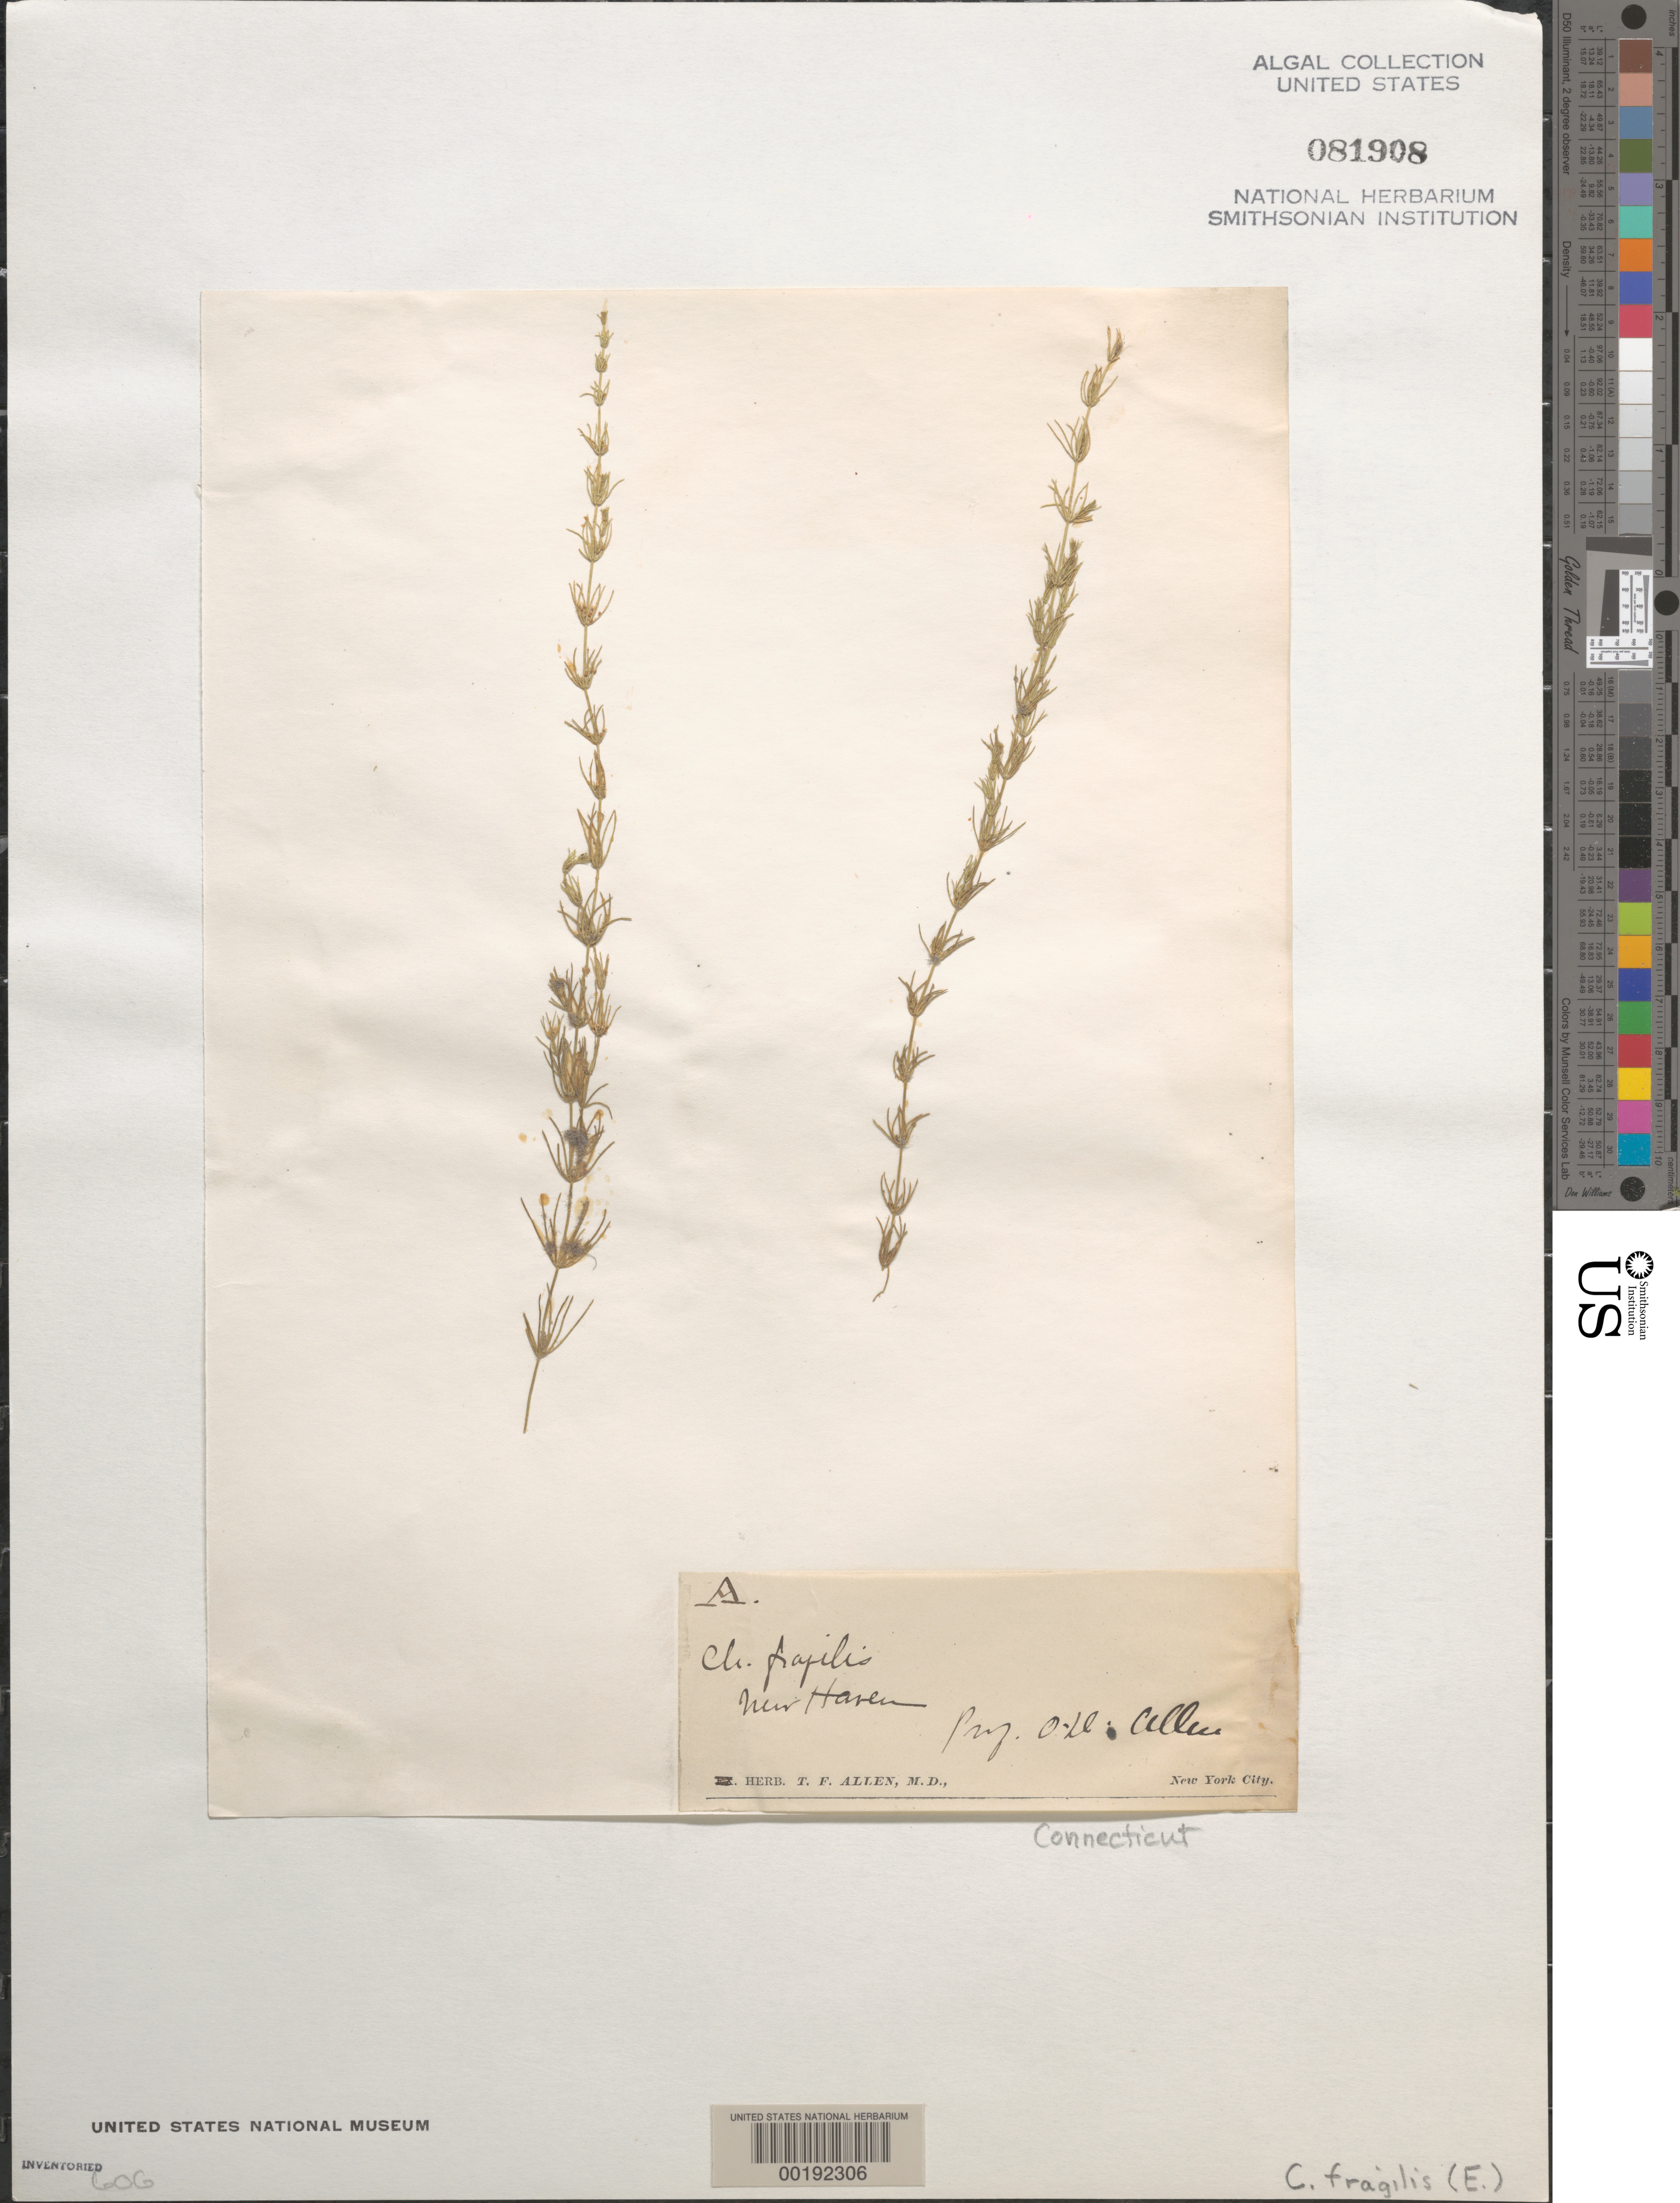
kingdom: Plantae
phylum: Charophyta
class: Charophyceae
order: Charales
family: Characeae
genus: Chara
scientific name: Chara globularis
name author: Thuiller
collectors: O. D. Allen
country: United States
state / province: Connecticut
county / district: New Haven County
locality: New Haven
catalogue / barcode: US 81908